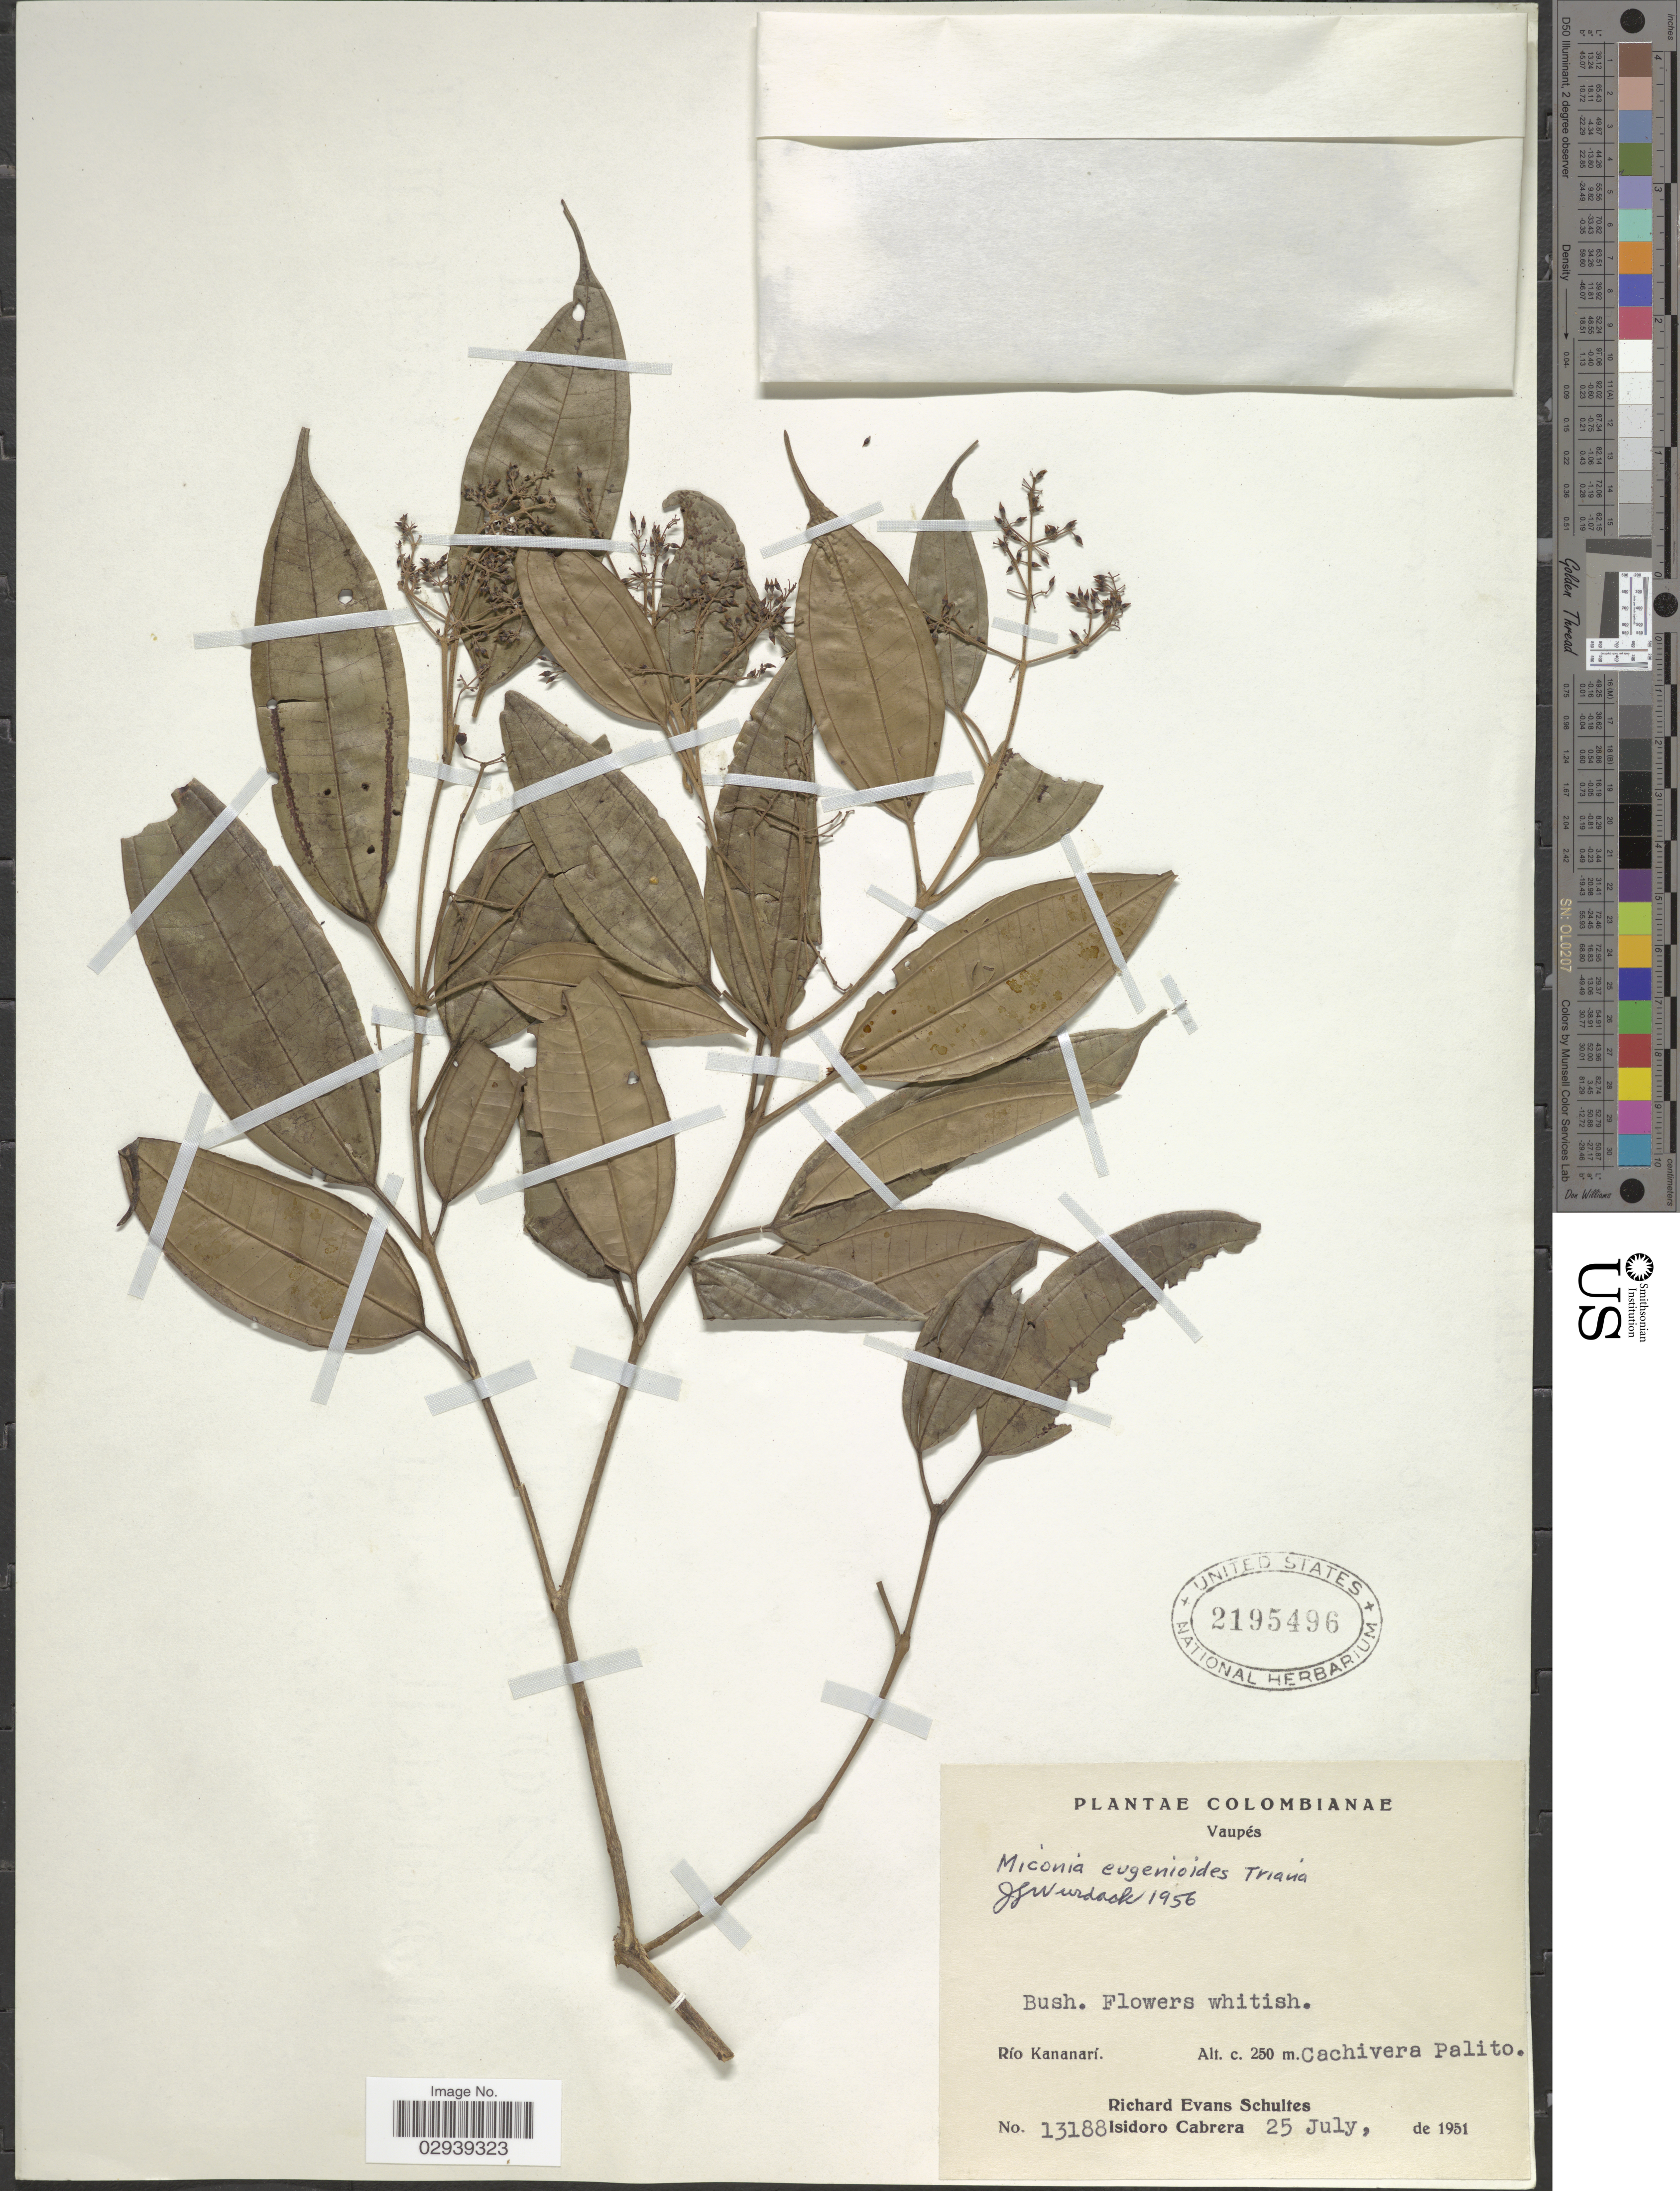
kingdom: Plantae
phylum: Tracheophyta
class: Magnoliopsida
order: Myrtales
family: Melastomataceae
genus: Miconia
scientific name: Miconia eugenioides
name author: Triana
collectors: R. E. Schultes & I. Cabrera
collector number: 13188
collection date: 1951-07-25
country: Colombia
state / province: Vaupés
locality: Río Kananarí. Cachivera Palito.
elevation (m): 250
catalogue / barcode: US 2195496